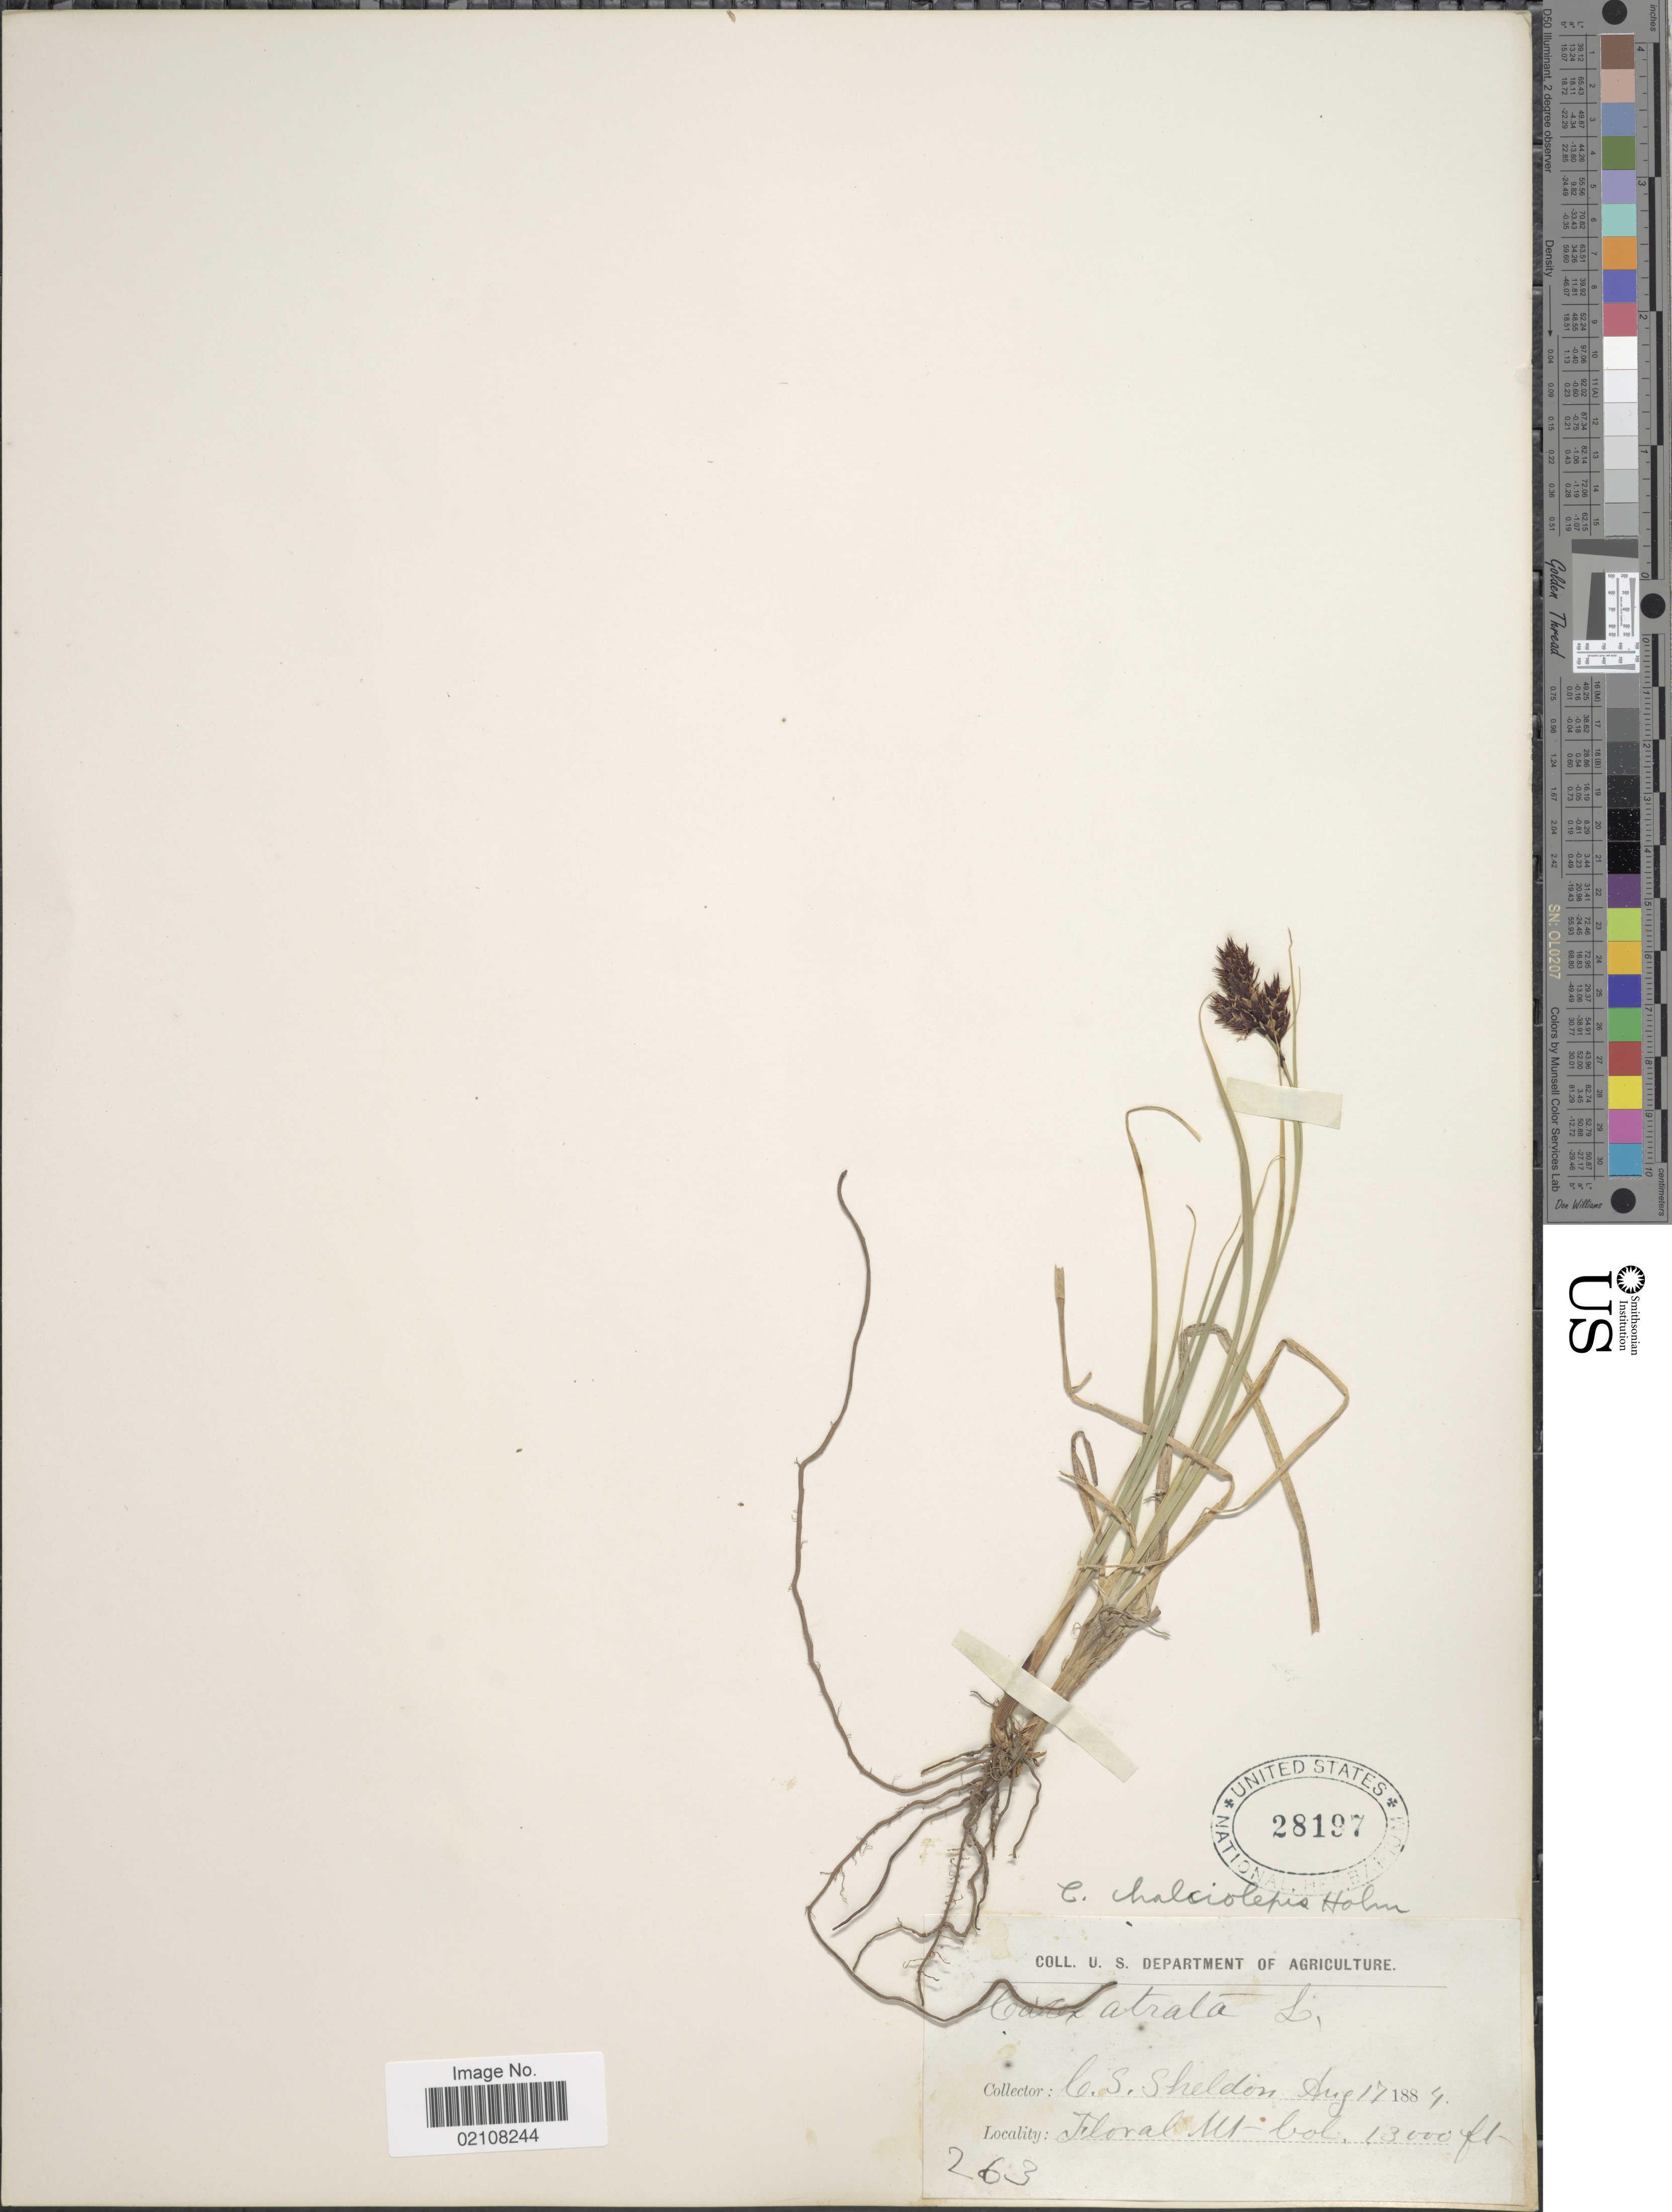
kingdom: Plantae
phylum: Tracheophyta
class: Liliopsida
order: Poales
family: Cyperaceae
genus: Carex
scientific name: Carex chalciolepis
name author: Holm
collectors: C. S. Sheldon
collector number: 263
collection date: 1884-08-17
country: United States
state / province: Colorado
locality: Floral Mt.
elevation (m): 3962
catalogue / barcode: US 28197